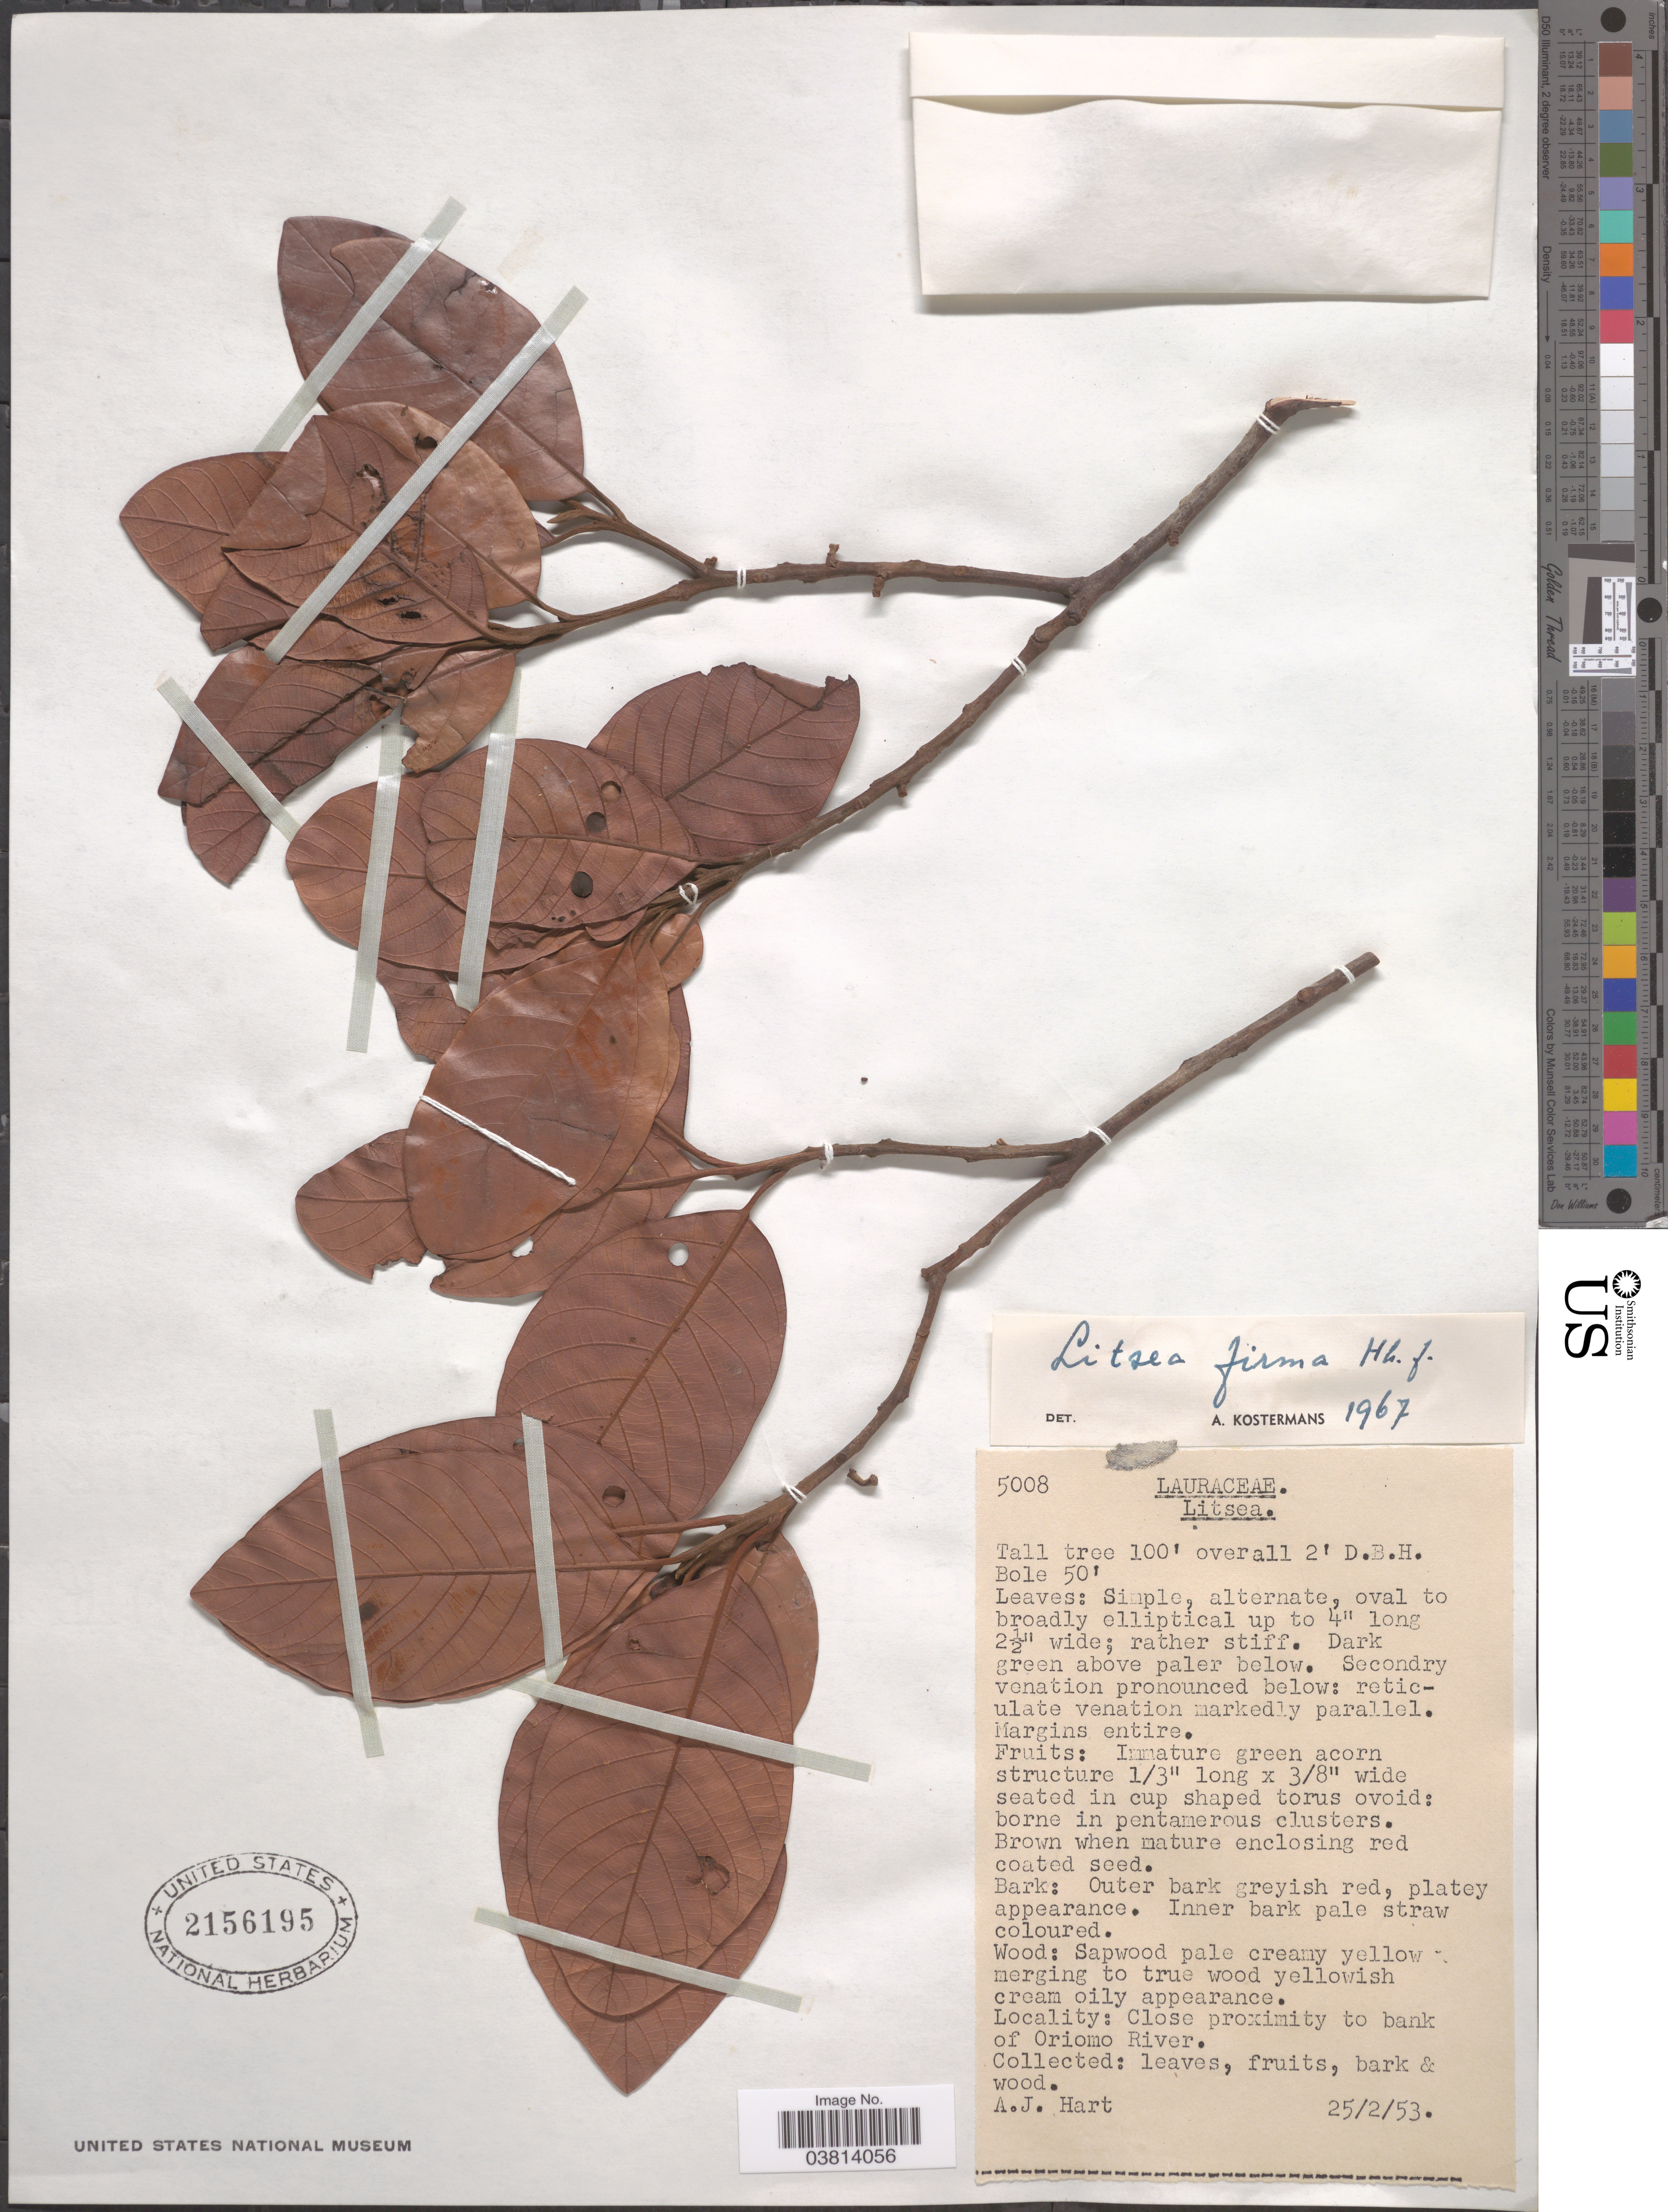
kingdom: Plantae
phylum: Tracheophyta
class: Magnoliopsida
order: Laurales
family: Lauraceae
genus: Litsea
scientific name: Litsea firma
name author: (Blume) Hook. f.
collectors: A. Hart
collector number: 5008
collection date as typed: Transcribed d/m/y: 25/2/53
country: Papua New Guinea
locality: Close proximity to bank of Oriomo River.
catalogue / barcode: US 2156195